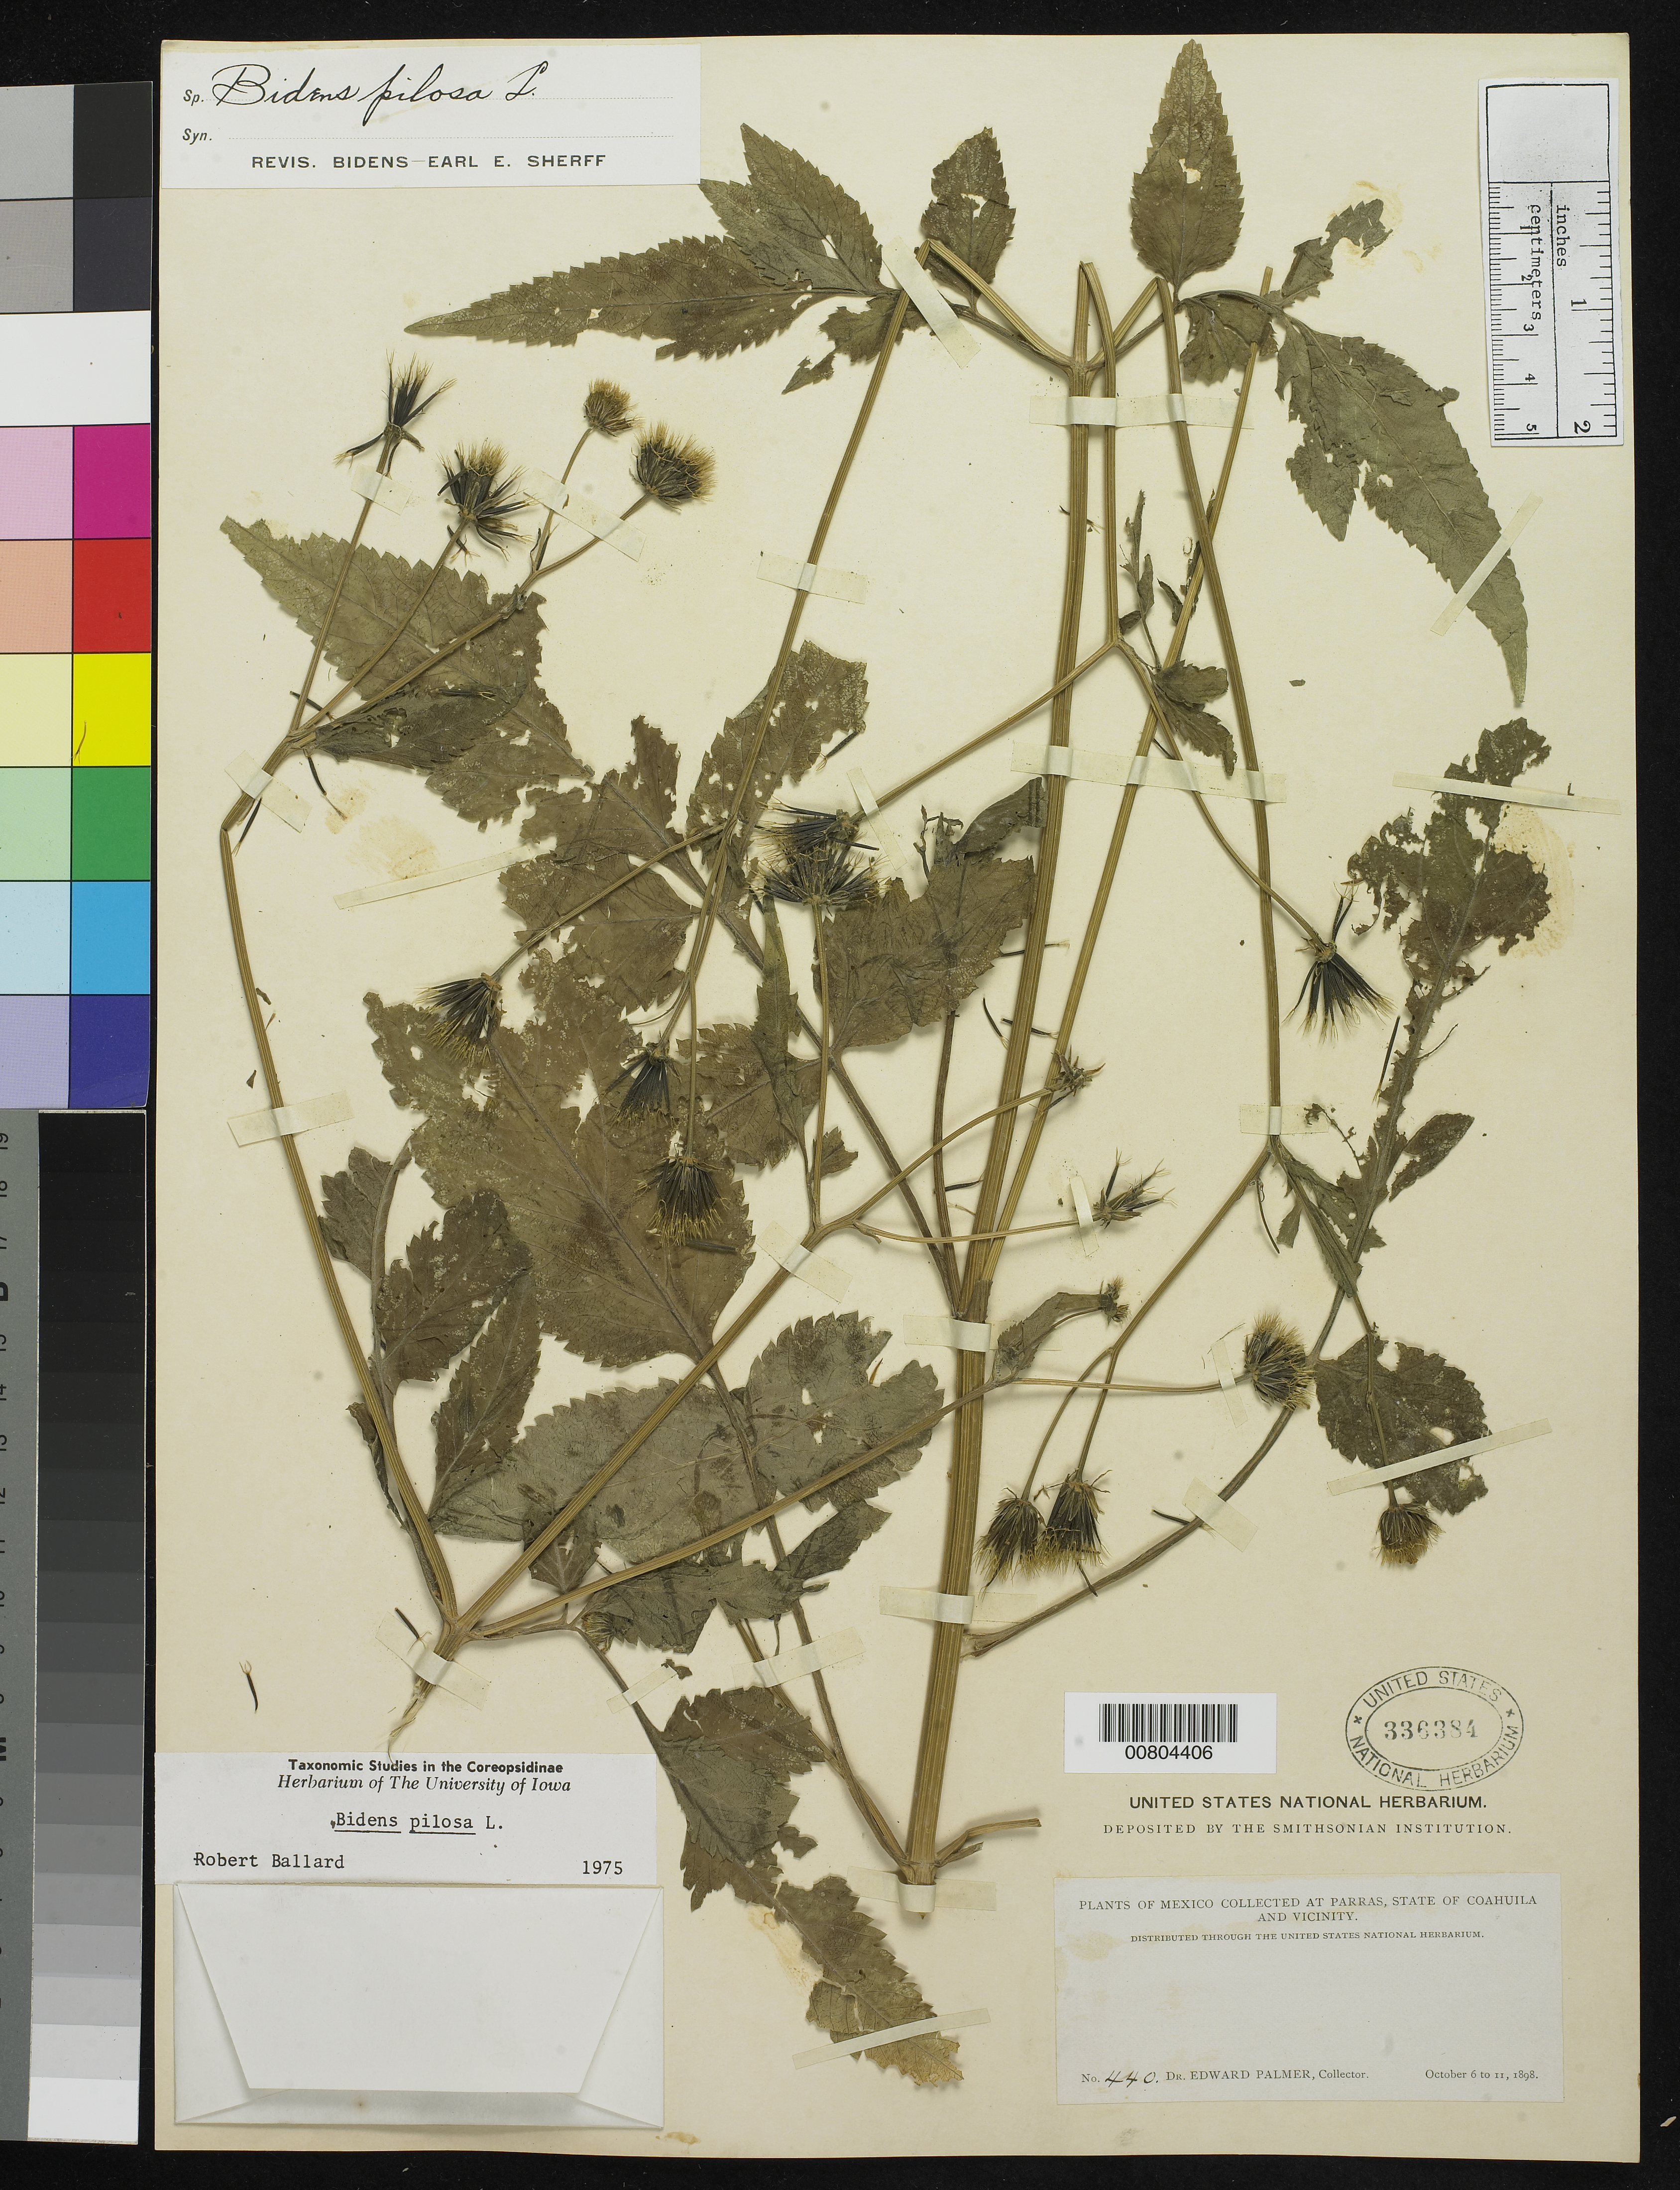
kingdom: Plantae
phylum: Tracheophyta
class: Magnoliopsida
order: Asterales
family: Asteraceae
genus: Bidens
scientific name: Bidens pilosa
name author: L.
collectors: E. Palmer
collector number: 440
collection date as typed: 06 Oct 1898 to 11 Oct 1898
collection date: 1898-10-06/1898-10-11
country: Mexico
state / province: Coahuila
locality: Parras, Coahuila and vicinity.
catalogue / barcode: US 336384